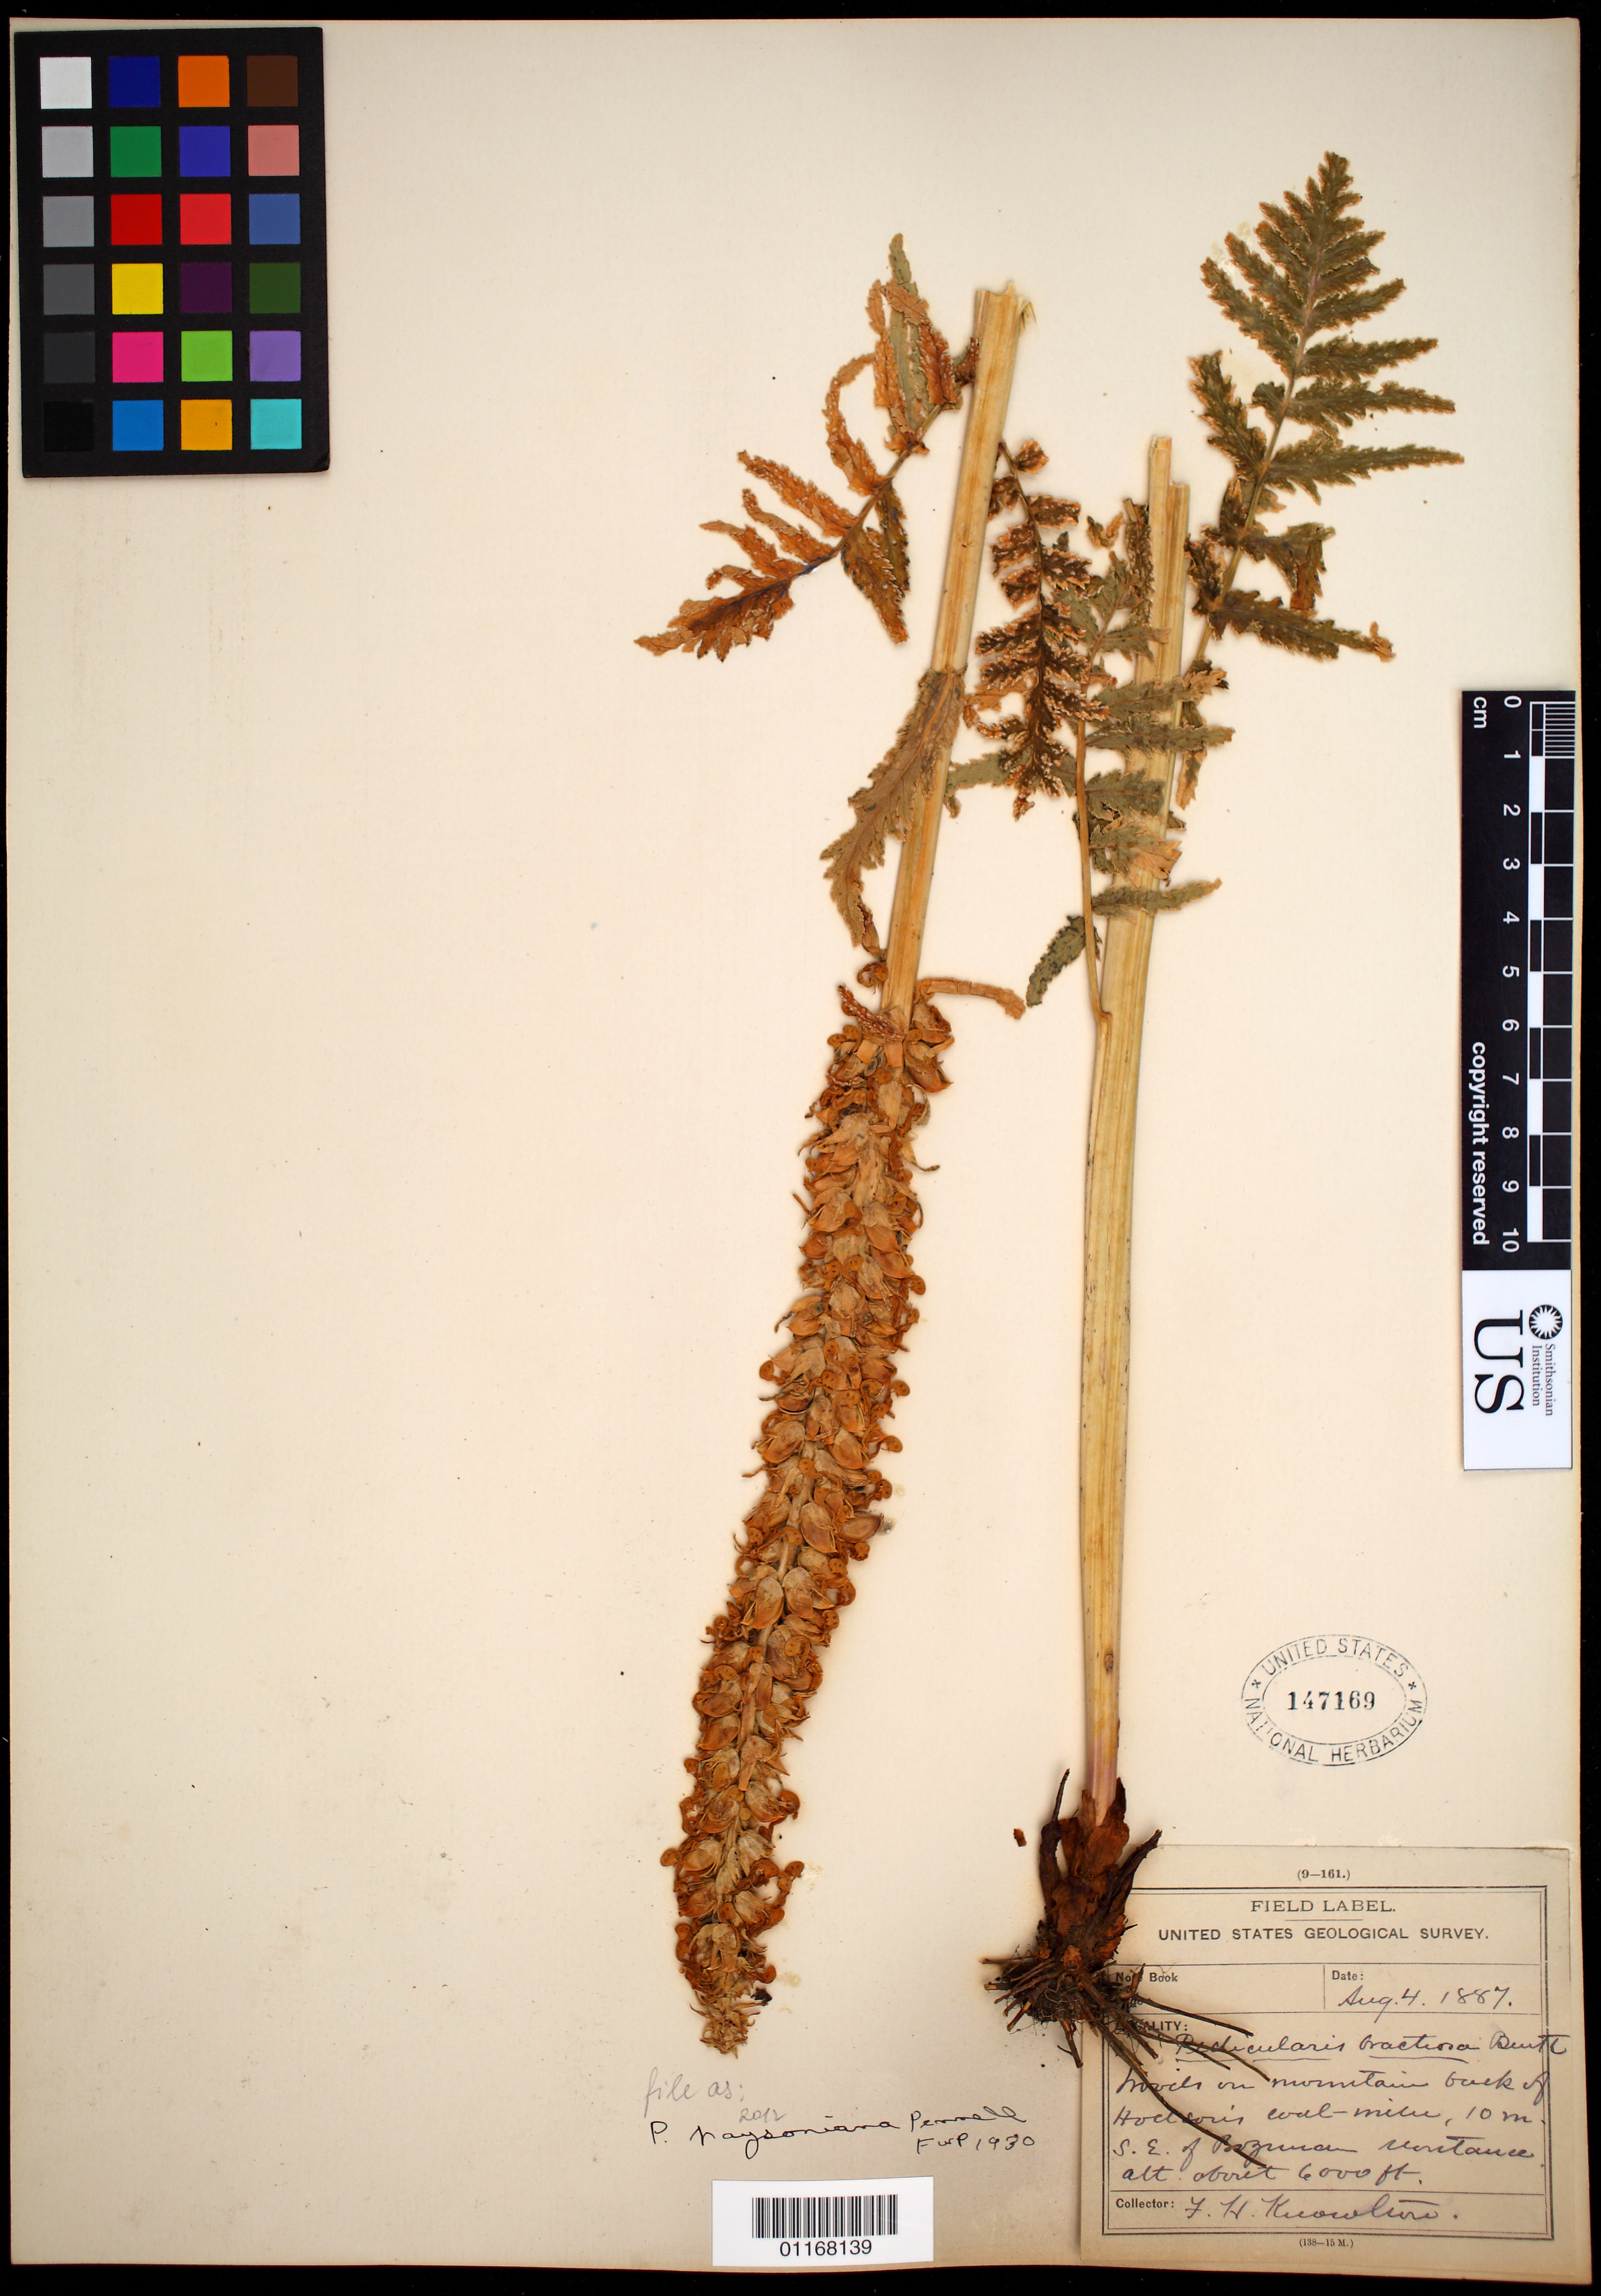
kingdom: Plantae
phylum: Tracheophyta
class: Magnoliopsida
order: Lamiales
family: Orobanchaceae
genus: Pedicularis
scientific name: Pedicularis paysoniana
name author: Pennell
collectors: F. H. Knowlton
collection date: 1887-08-04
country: United States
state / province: Montana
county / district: Gallatin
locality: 10 miles S. E. of Bozeman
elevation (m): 1829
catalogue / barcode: US 147169